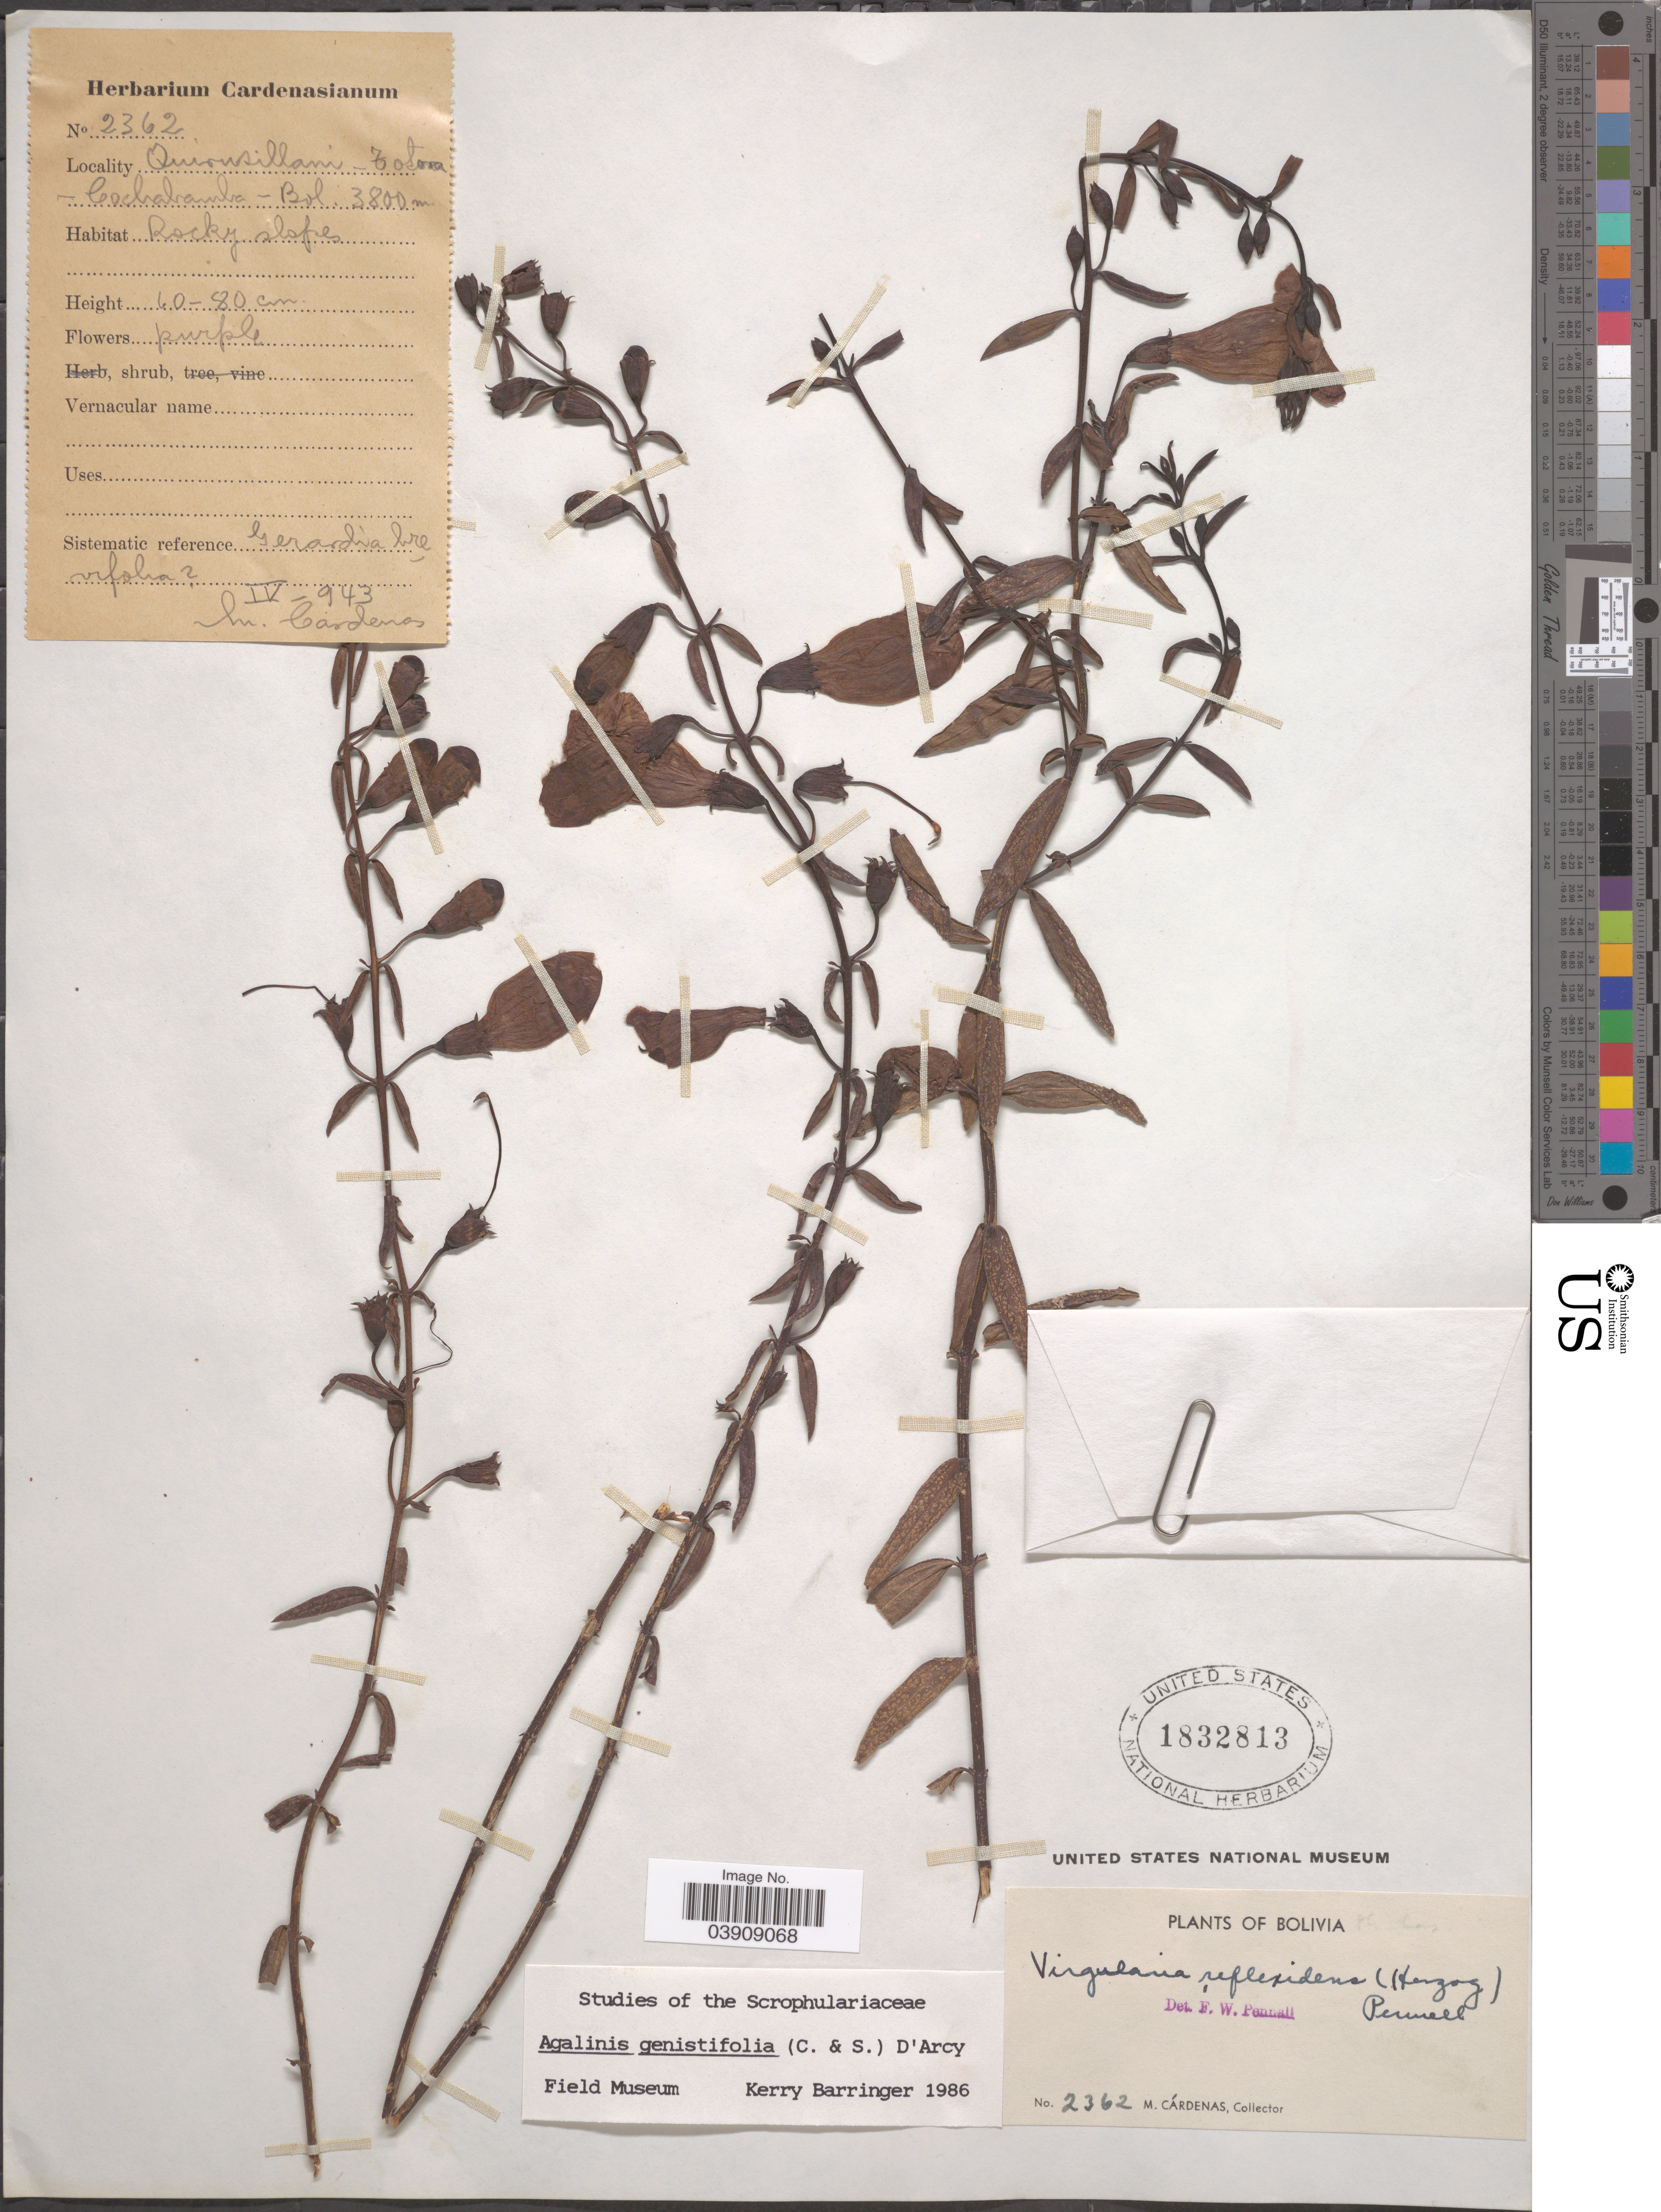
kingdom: Plantae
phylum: Tracheophyta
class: Magnoliopsida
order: Lamiales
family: Orobanchaceae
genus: Agalinis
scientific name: Agalinis genistifolia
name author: (Cham. & Schltdl.) D'Arcy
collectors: M. Cárdenas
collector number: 2362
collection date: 1943-04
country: Bolivia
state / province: Cochabamba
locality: Quirusillani - Zodora.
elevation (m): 3800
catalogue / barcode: US 1832813